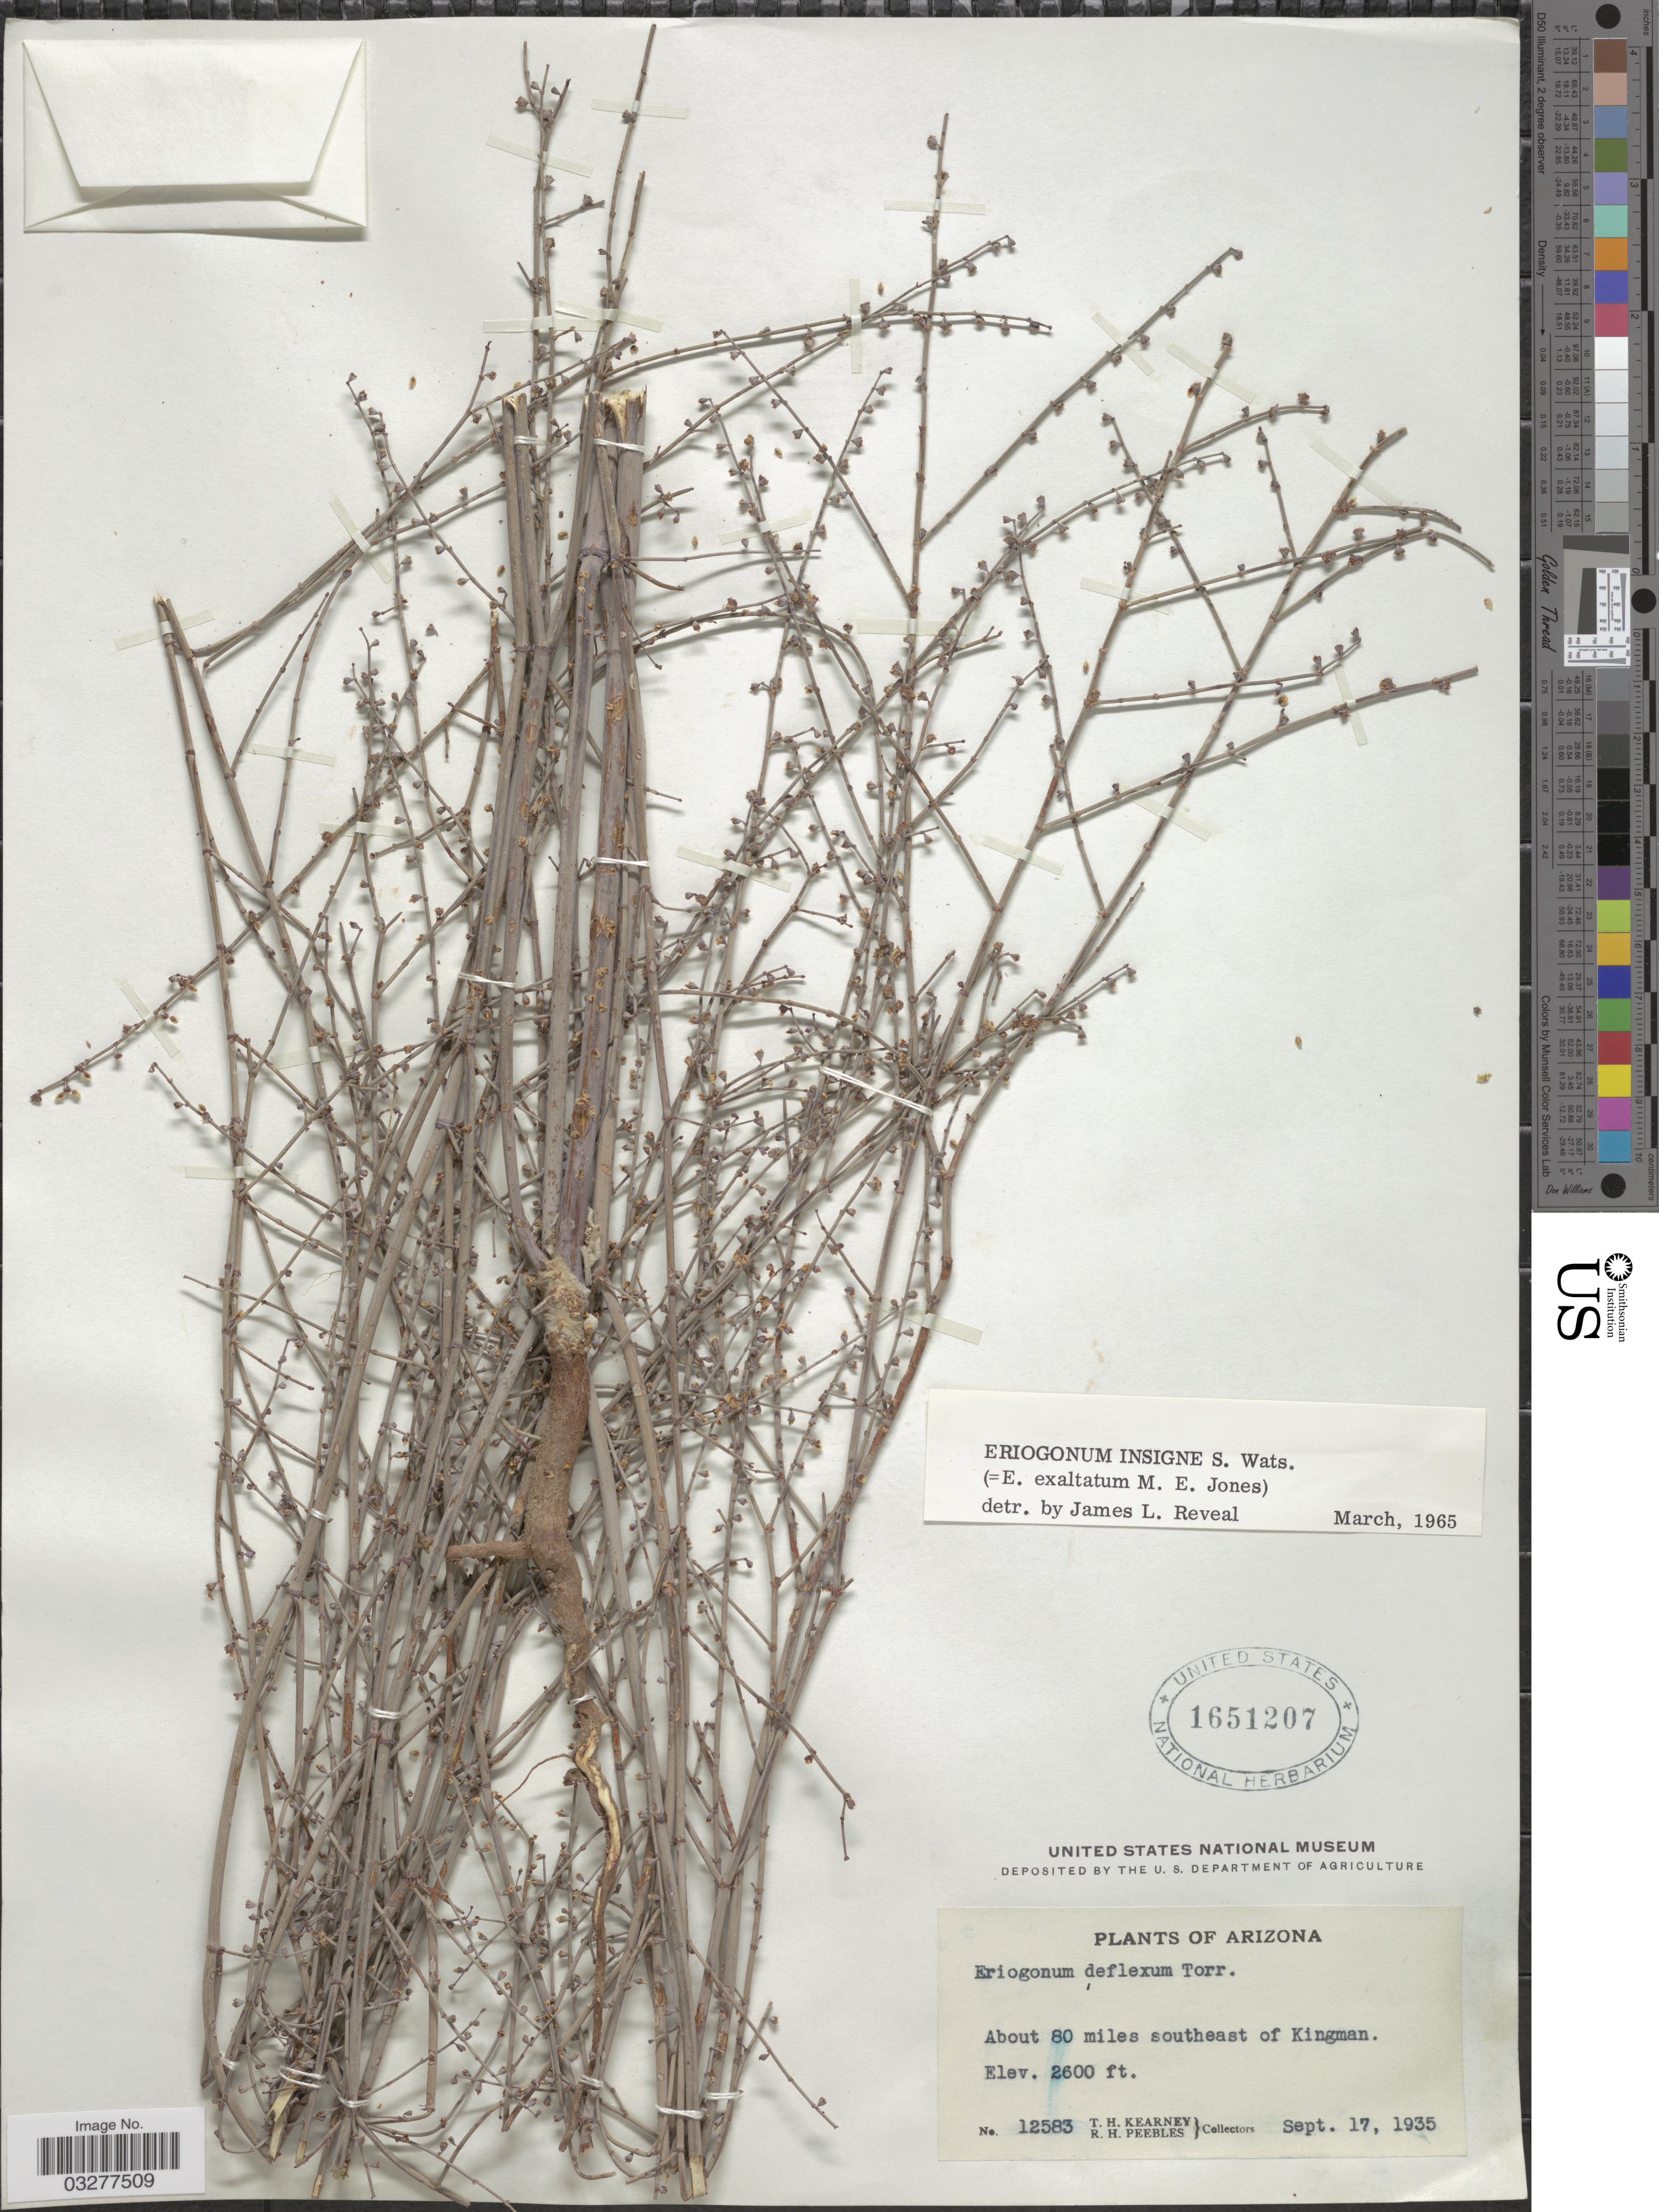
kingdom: Plantae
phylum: Tracheophyta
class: Magnoliopsida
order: Caryophyllales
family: Polygonaceae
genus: Eriogonum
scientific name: Eriogonum insigne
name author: S. Watson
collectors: T. H. Kearney & R. H. Peebles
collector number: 12583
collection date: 1935-09-17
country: United States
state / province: Arizona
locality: About 80 miles southeast of Kingman.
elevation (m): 792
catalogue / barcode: US 1651207